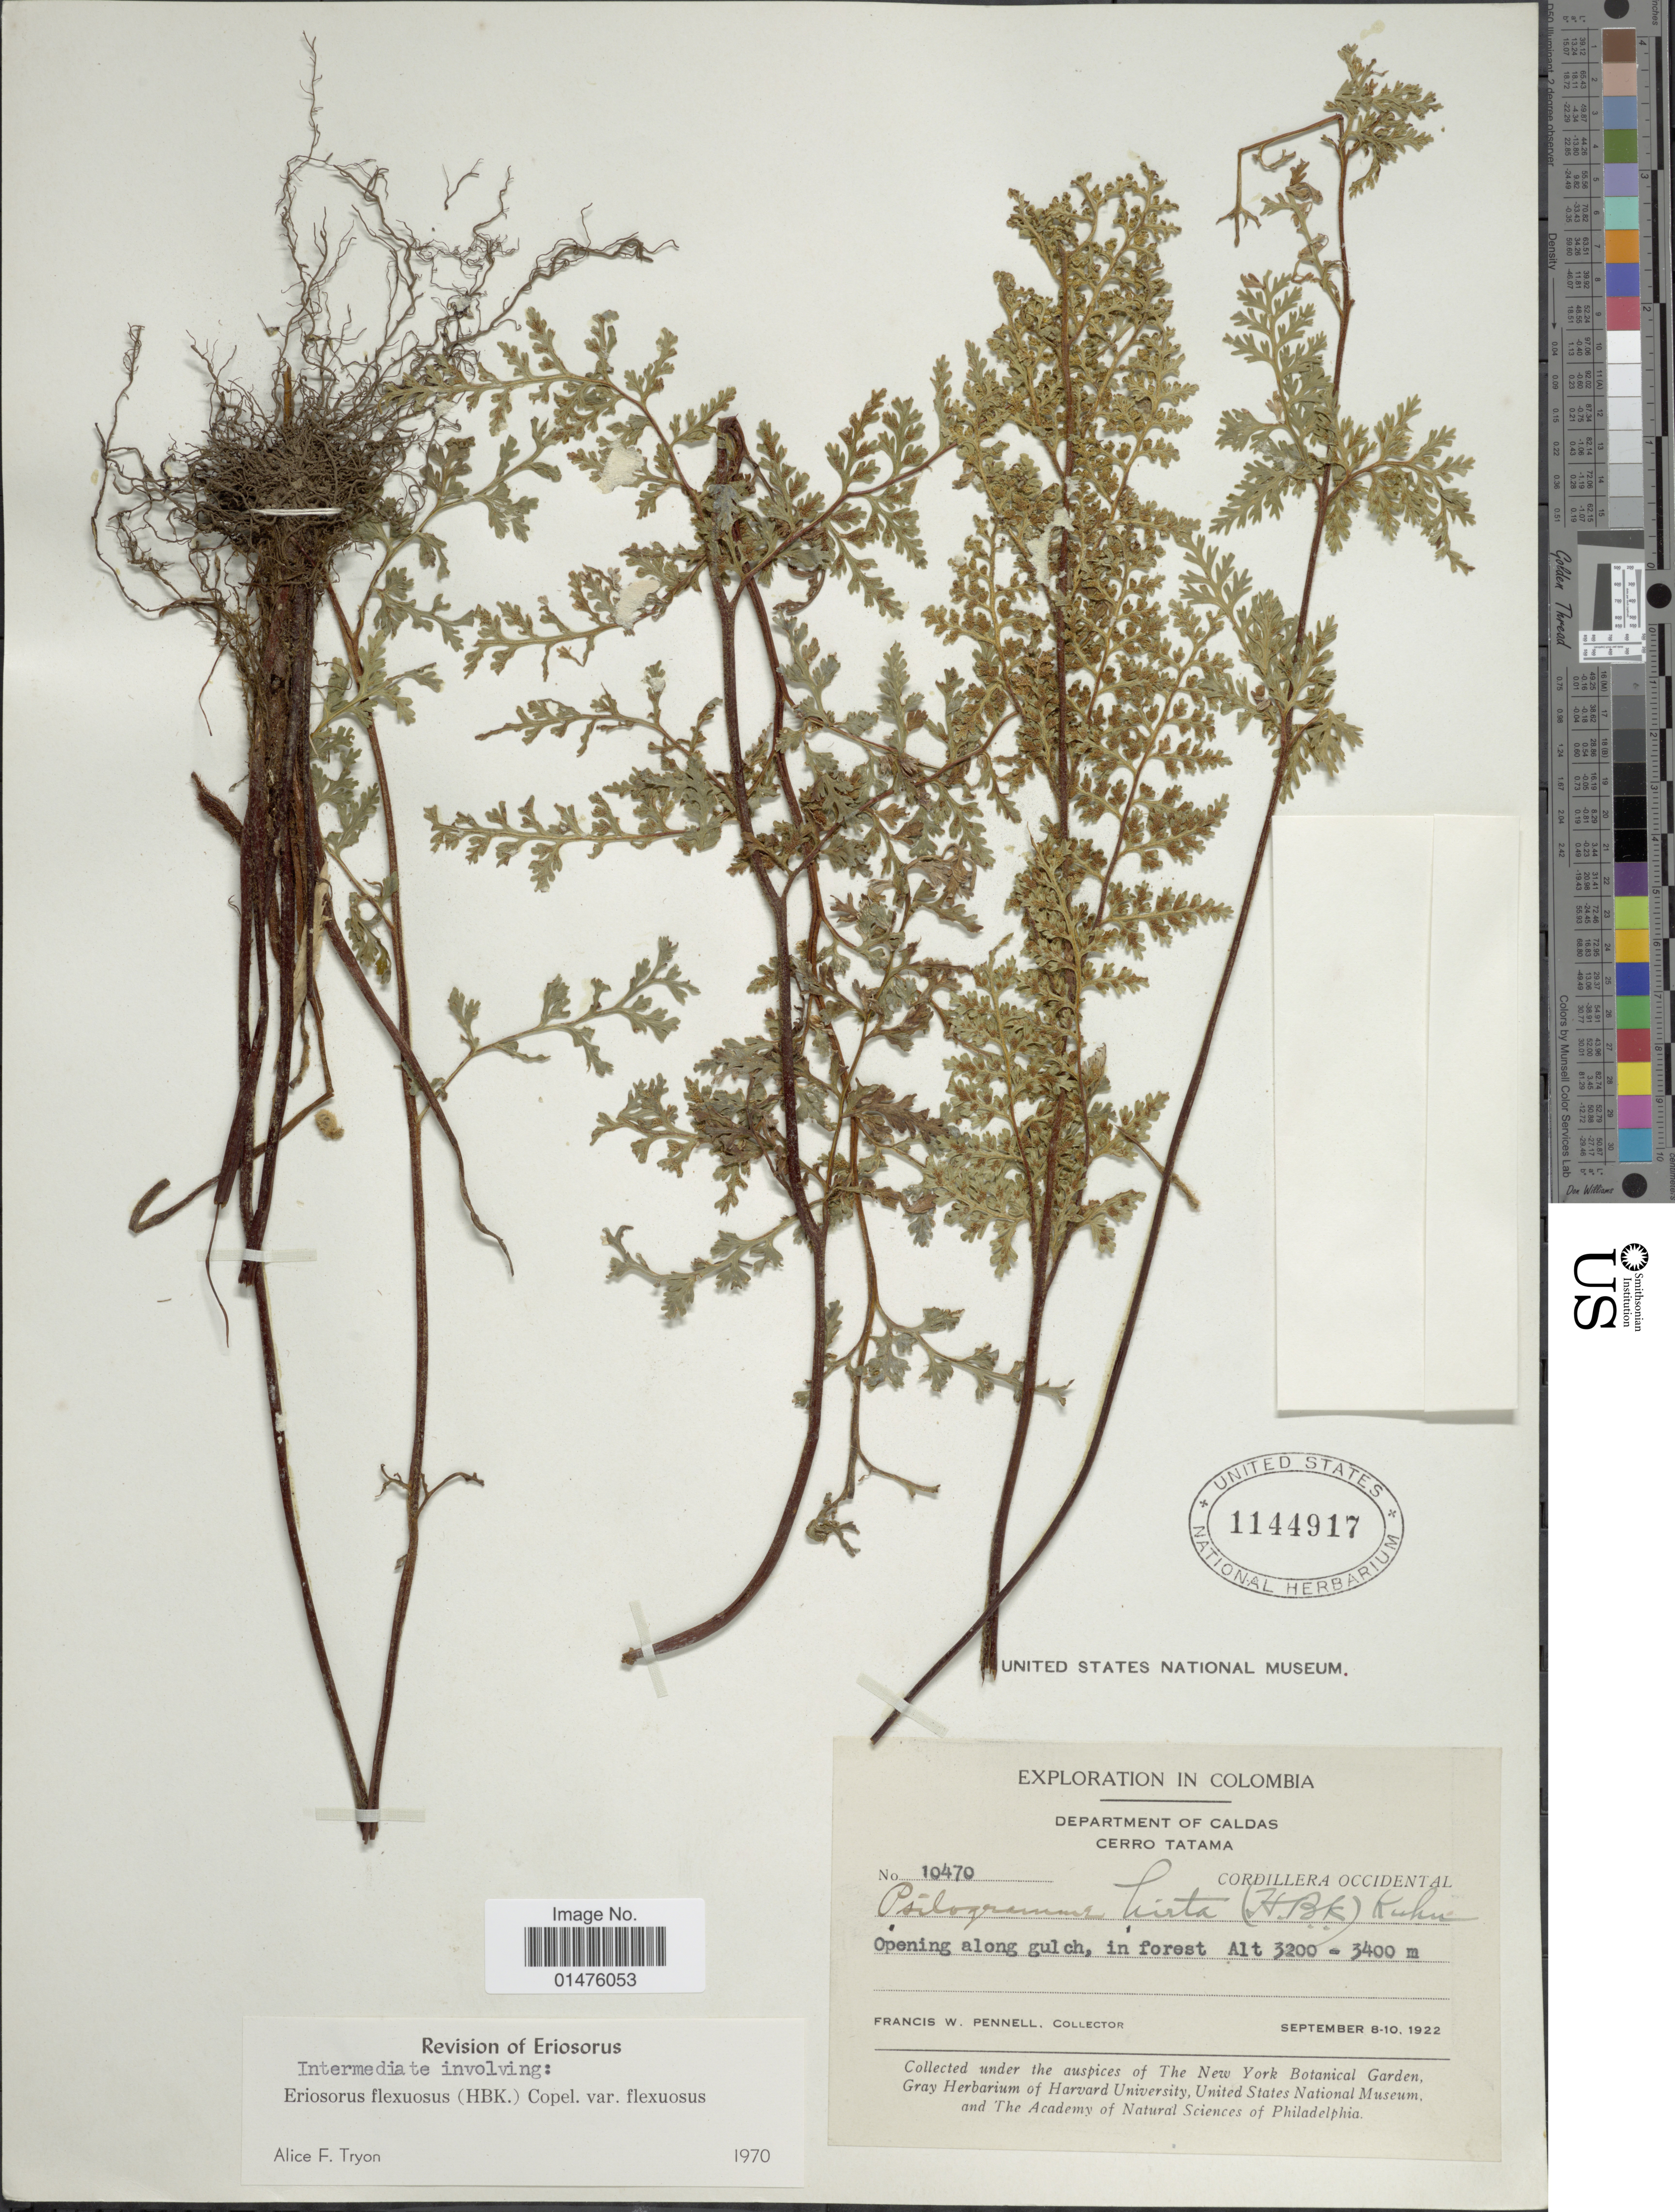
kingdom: Plantae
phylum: Tracheophyta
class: Polypodiopsida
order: Polypodiales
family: Pteridaceae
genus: Jamesonia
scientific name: Jamesonia flexuosa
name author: (Humb. & Bonpl.) Christenh.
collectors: F. W. Pennell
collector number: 10470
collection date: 1922-09-08/1922-09-10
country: Colombia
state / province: Caldas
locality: Department of Caldas, Cerro Tatama, Cordillera Occidental, Opening along gulch, in forest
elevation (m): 3200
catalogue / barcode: US 1144917